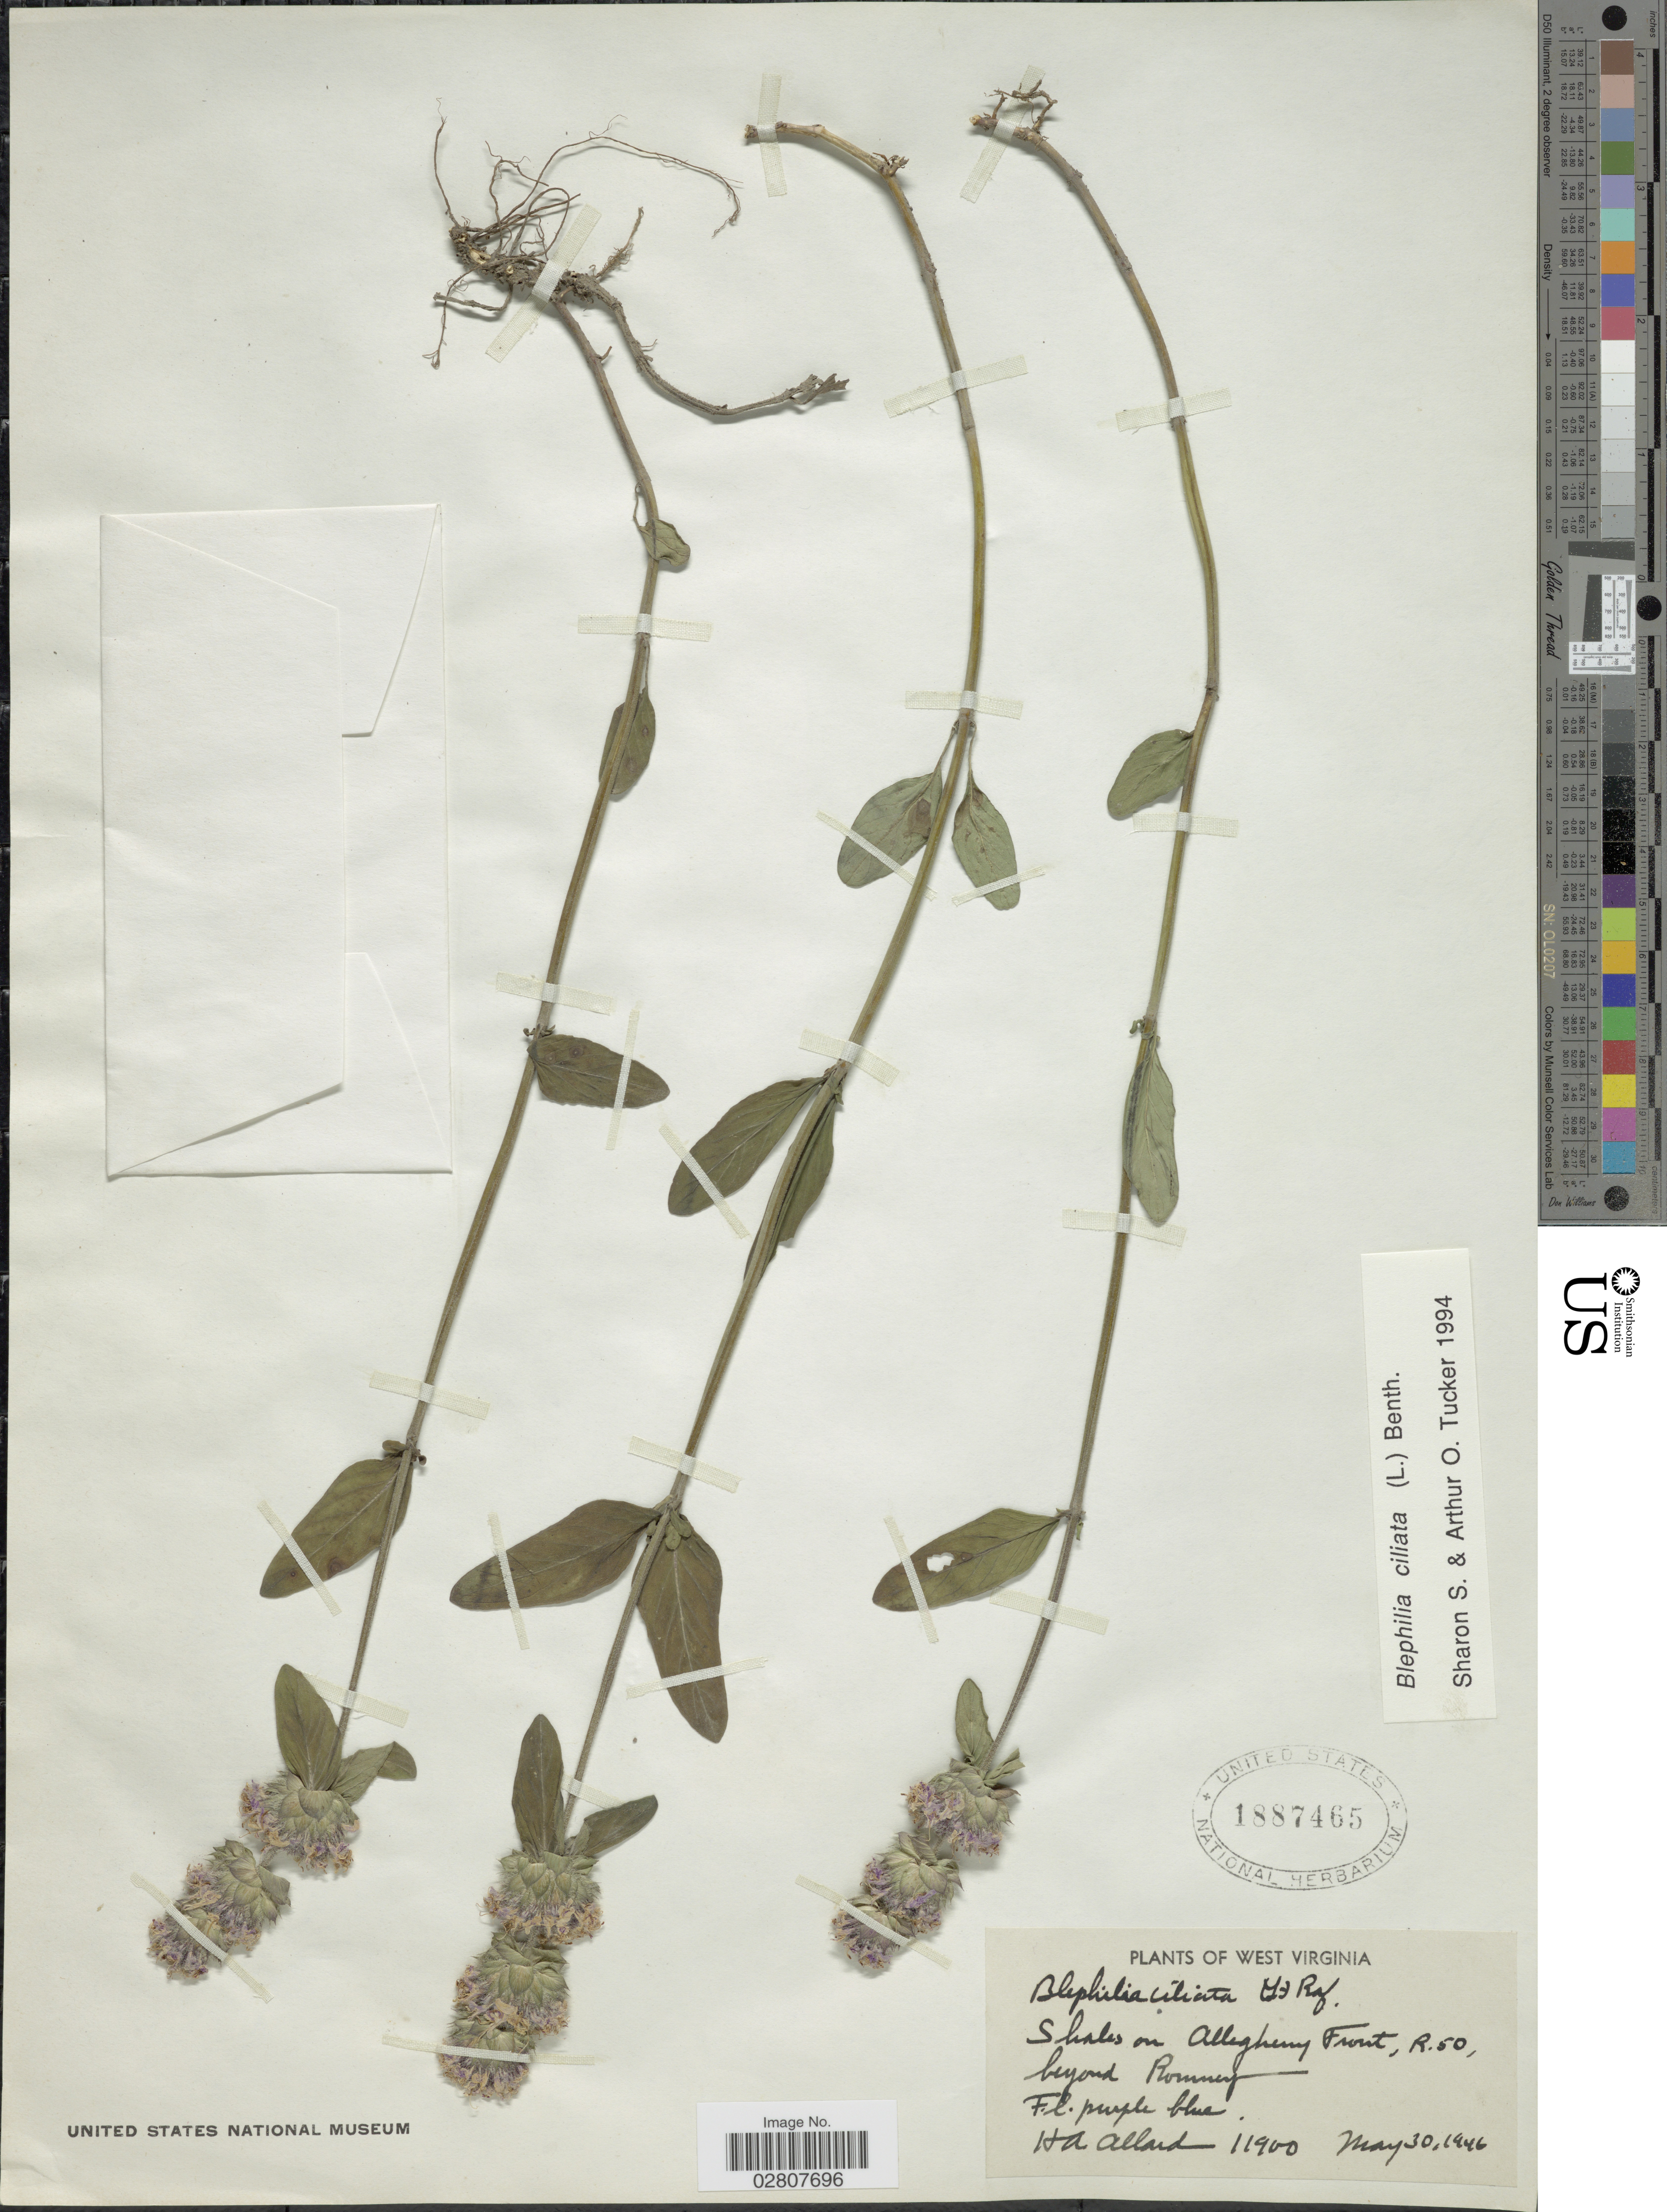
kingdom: Plantae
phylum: Tracheophyta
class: Magnoliopsida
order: Lamiales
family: Lamiaceae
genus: Blephilia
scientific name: Blephilia ciliata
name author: (L.) Raf. ex Benth.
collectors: H. A. Allard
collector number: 11900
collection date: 1946-05-30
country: United States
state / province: West Virginia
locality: Shales on Allegheny Front, R.50, beyond Romney.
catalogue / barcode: US 1887465